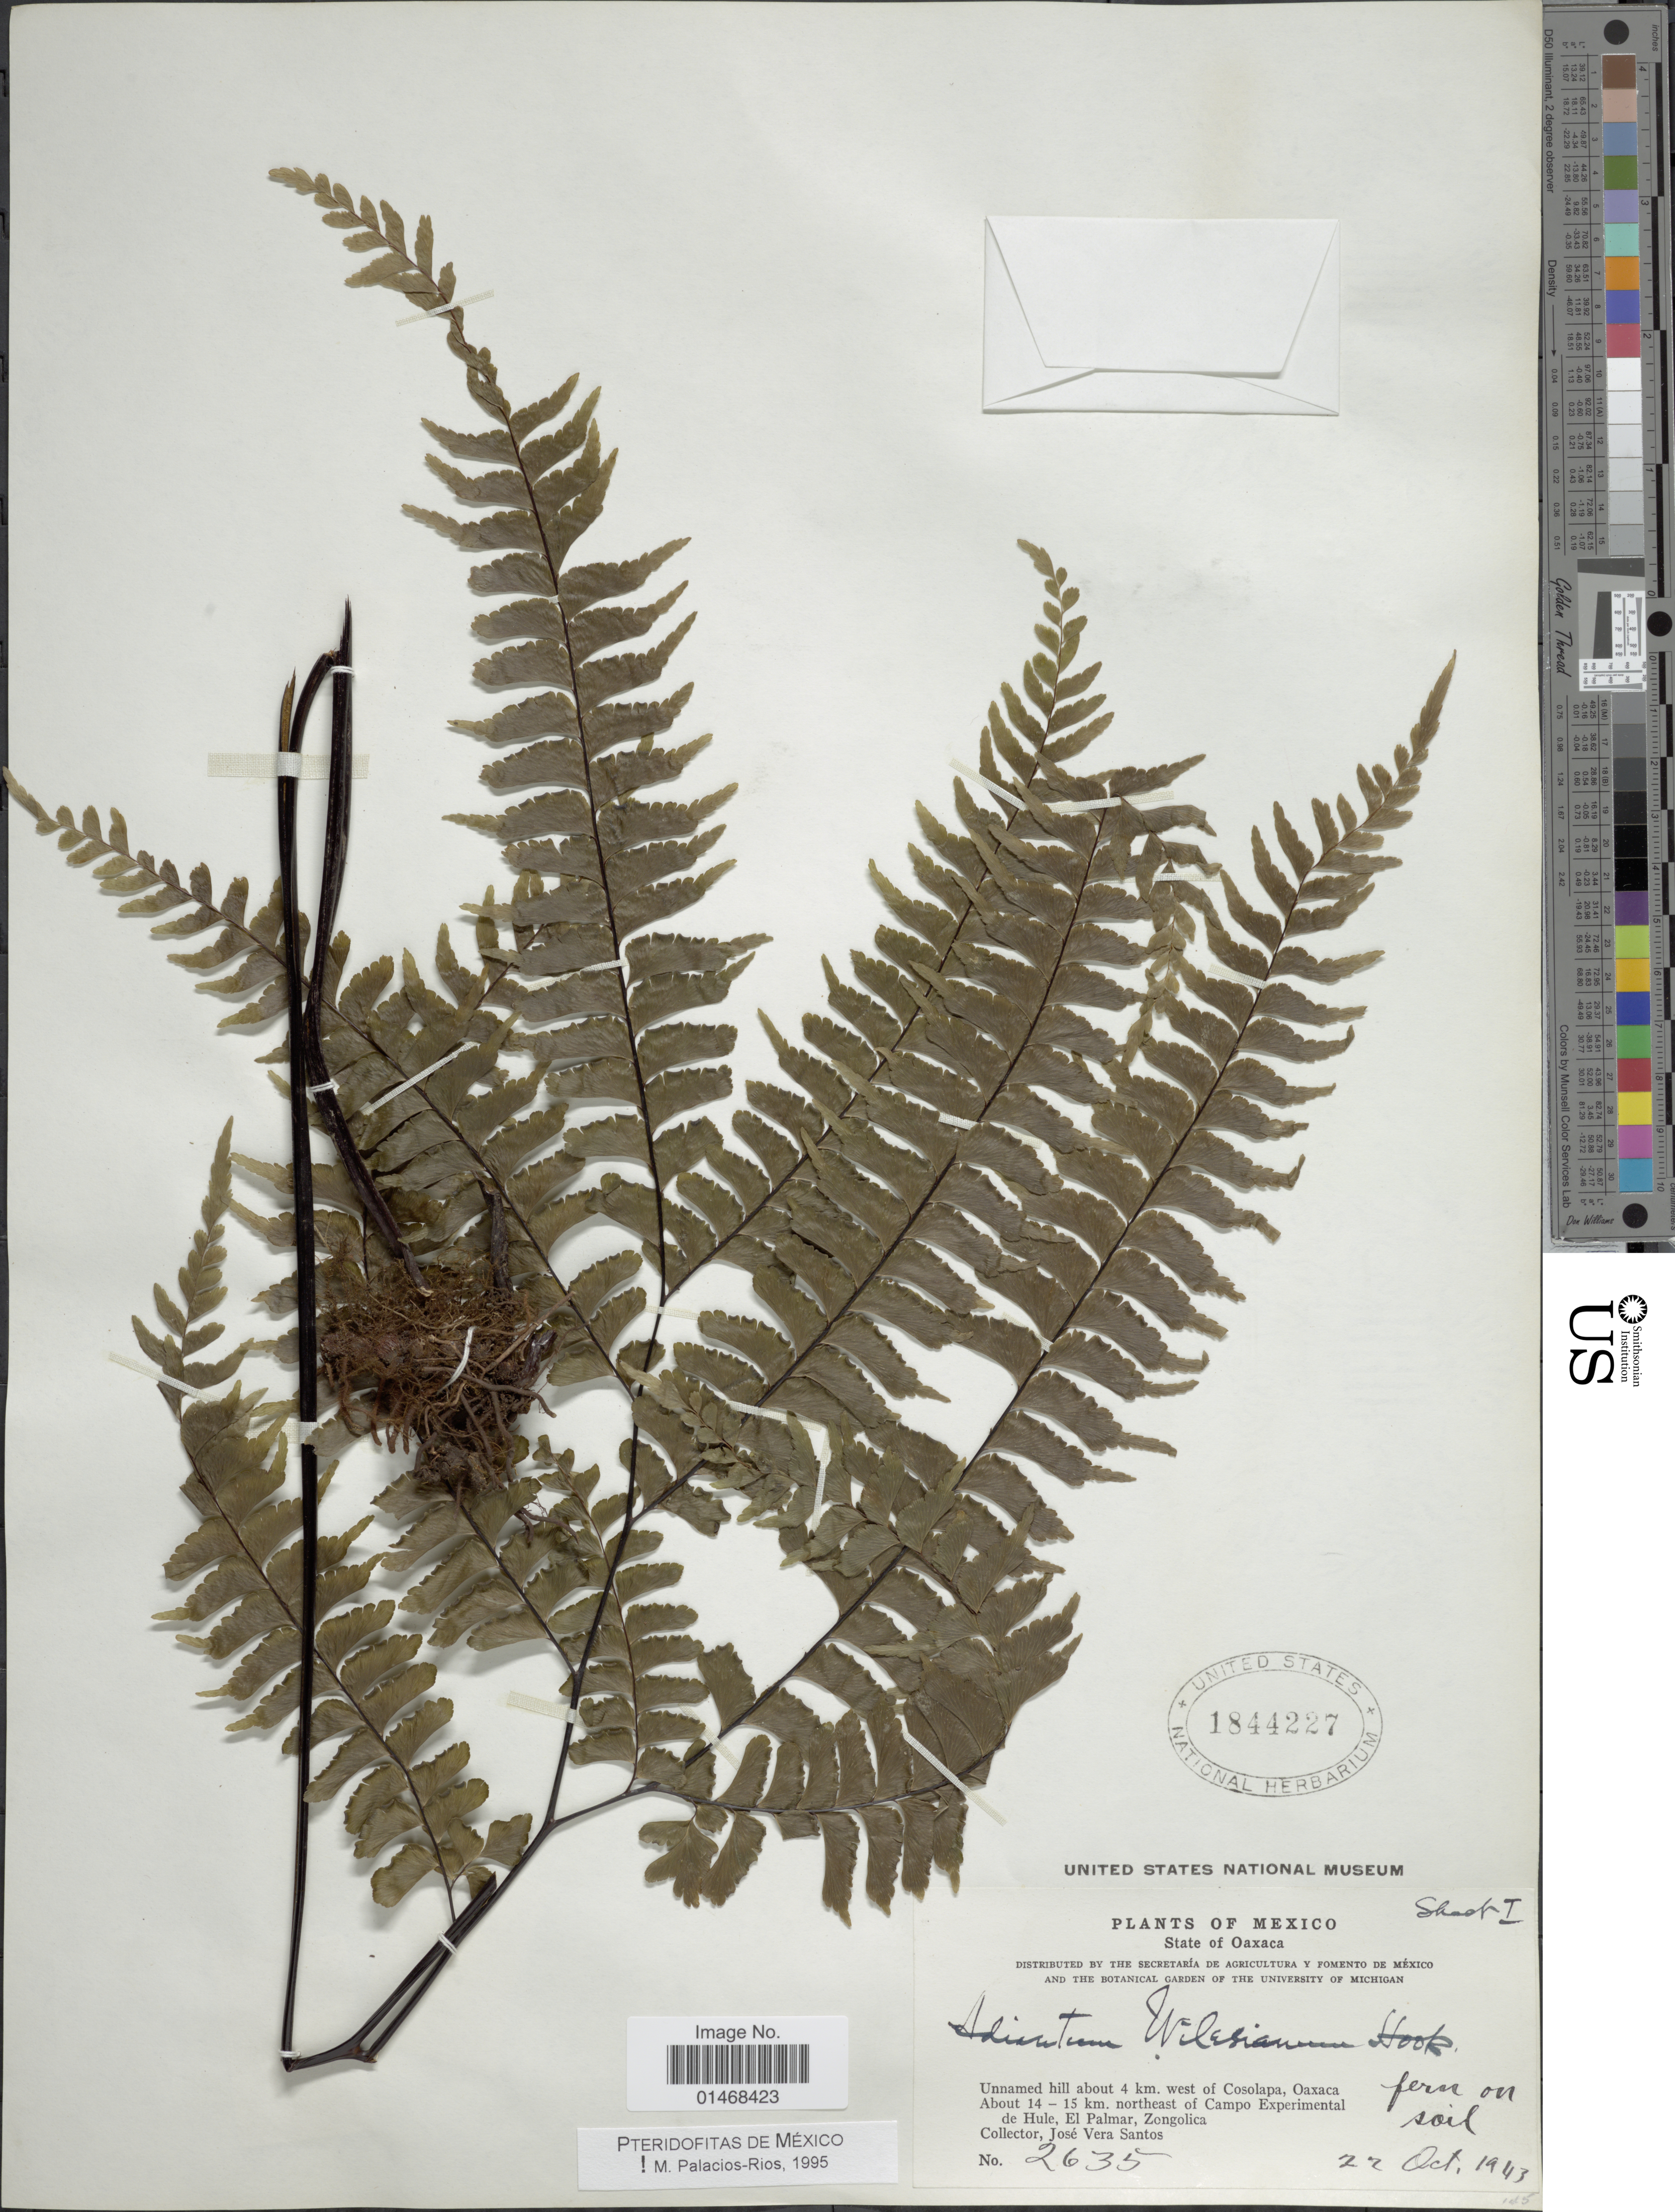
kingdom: Plantae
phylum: Tracheophyta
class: Polypodiopsida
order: Polypodiales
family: Pteridaceae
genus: Adiantum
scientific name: Adiantum wilesianum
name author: Hook.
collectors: J. V. Santos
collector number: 2635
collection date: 1943-10-22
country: Mexico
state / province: Oaxaca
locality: Unnamed hill about 4 km. west of Cosolapa, About 14-15 km northeast of Campo Experimental de Hule,El Palmar, Zongolica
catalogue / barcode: US 1844227